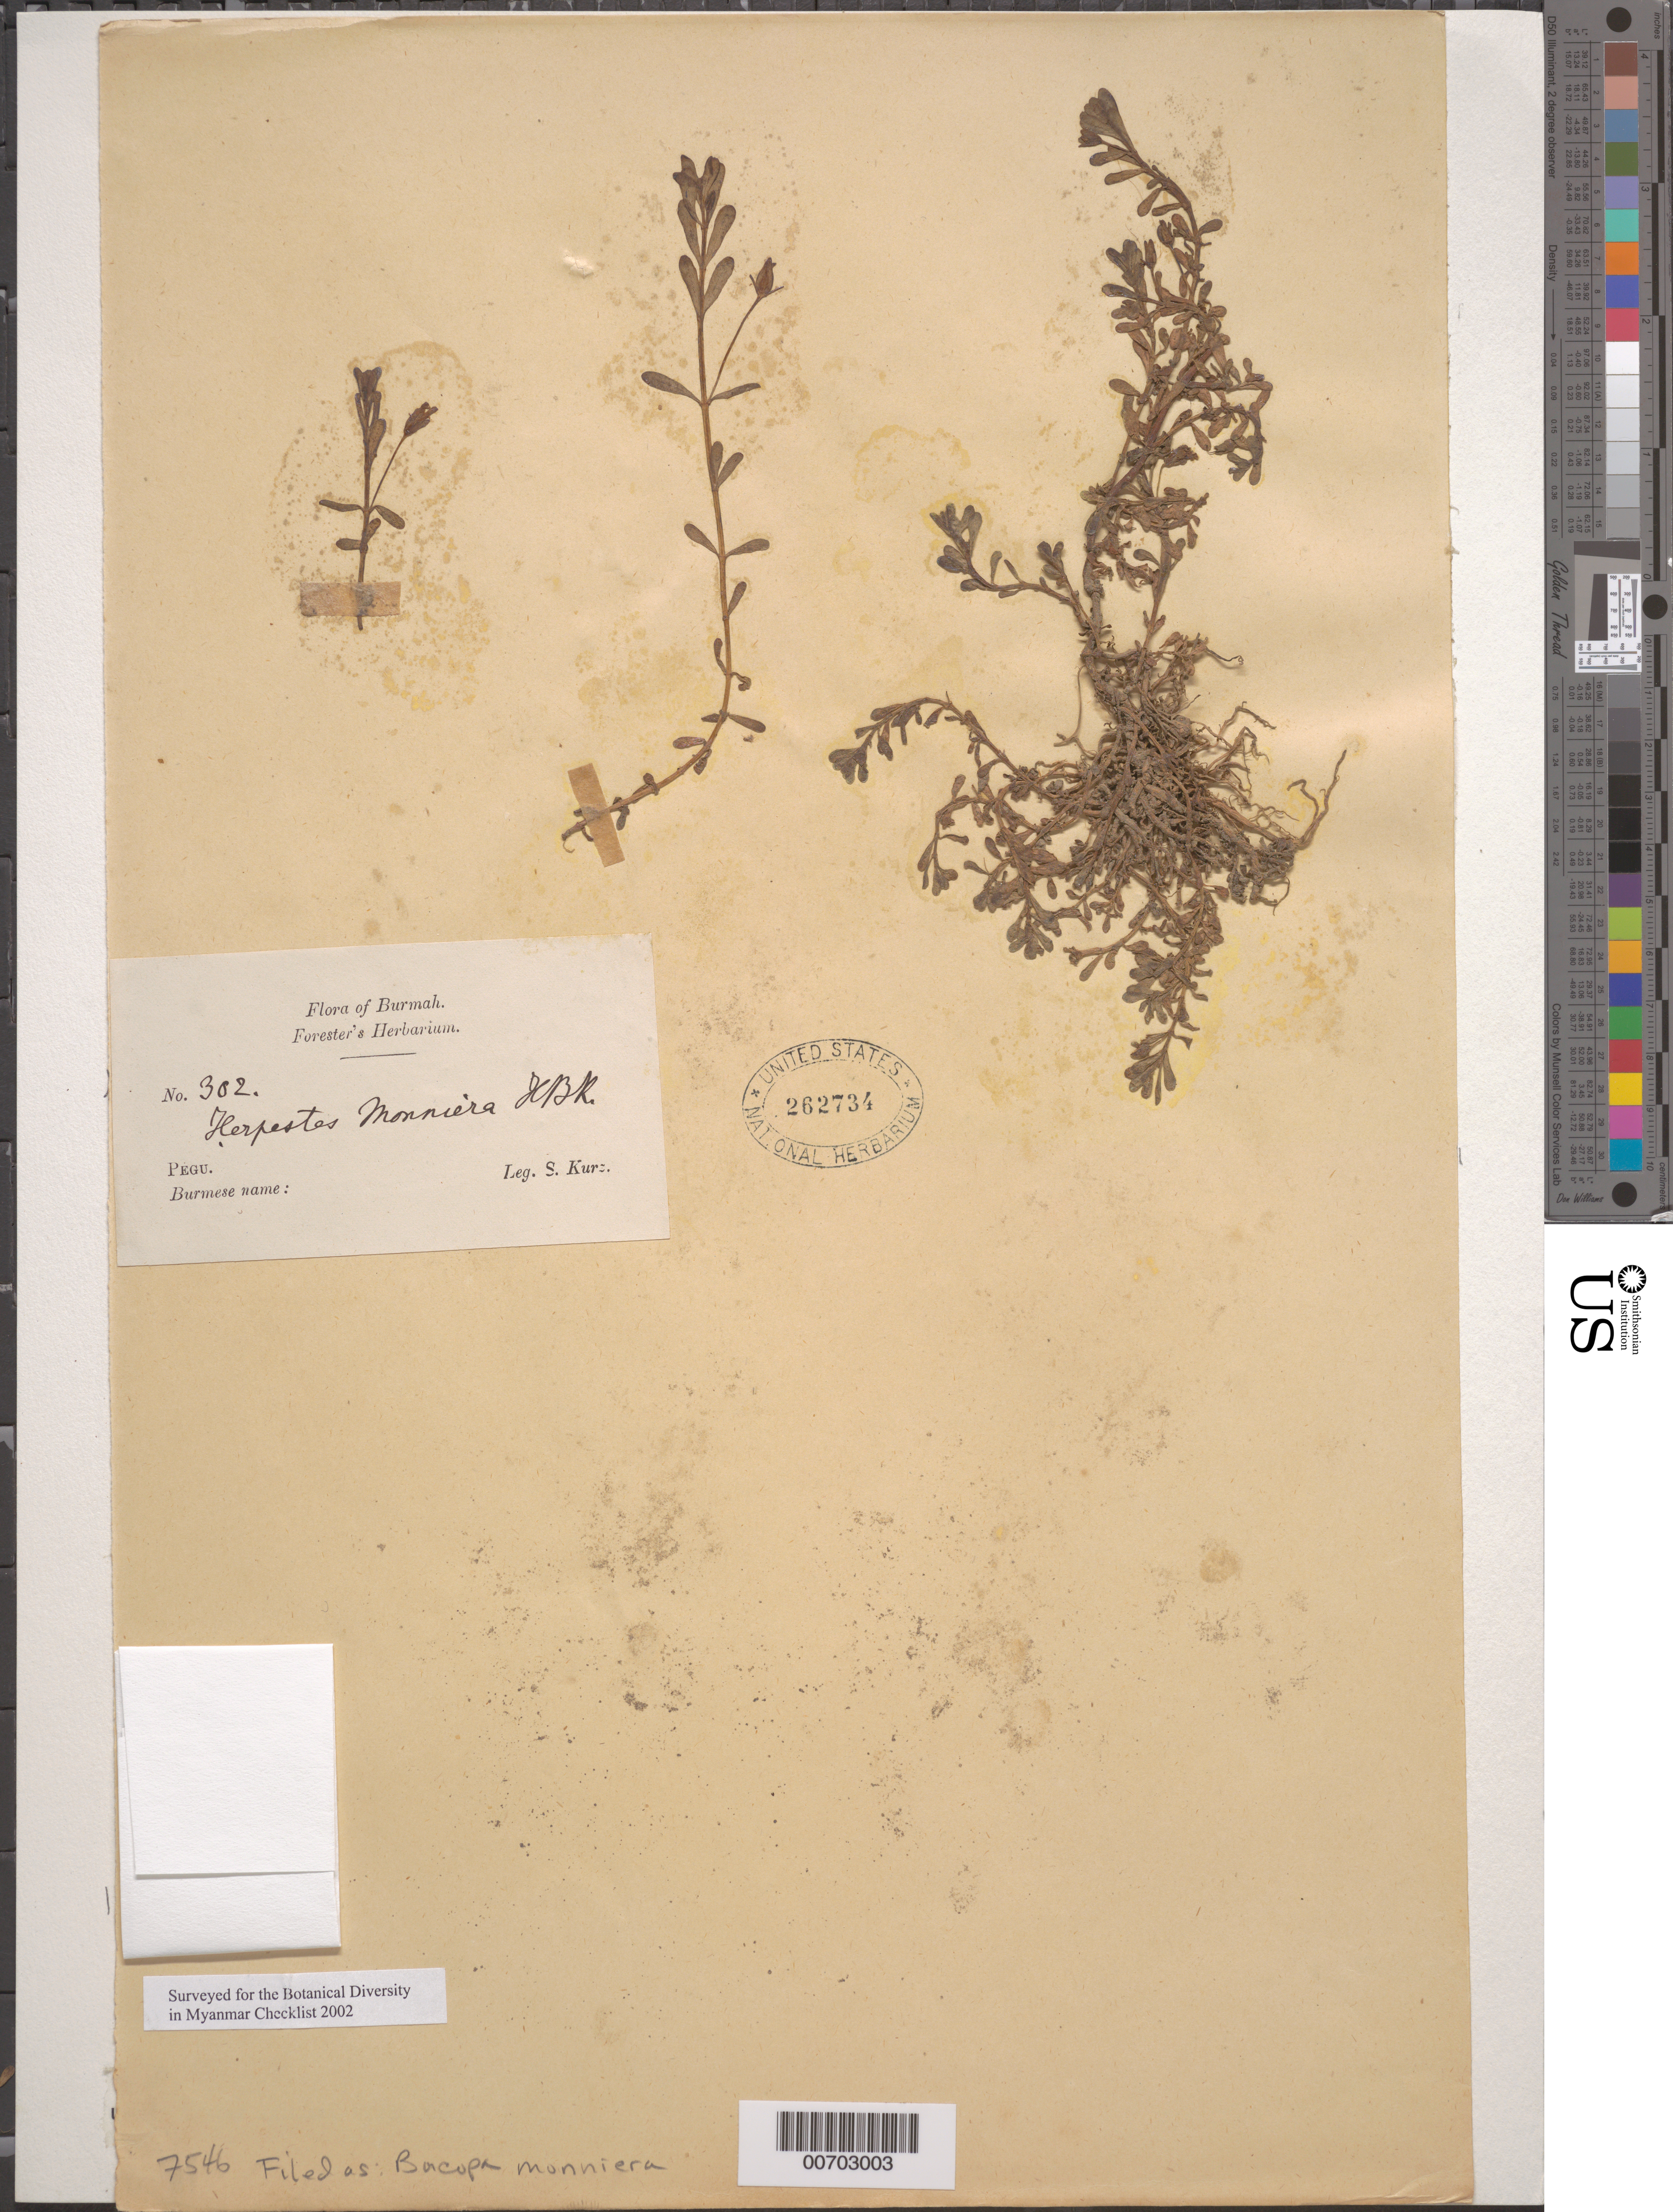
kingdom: Plantae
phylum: Tracheophyta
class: Magnoliopsida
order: Lamiales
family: Plantaginaceae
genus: Bacopa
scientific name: Bacopa monnieri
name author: (L.) Wettst.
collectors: S. Kurz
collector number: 302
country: Myanmar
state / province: Pegu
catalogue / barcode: US 262734